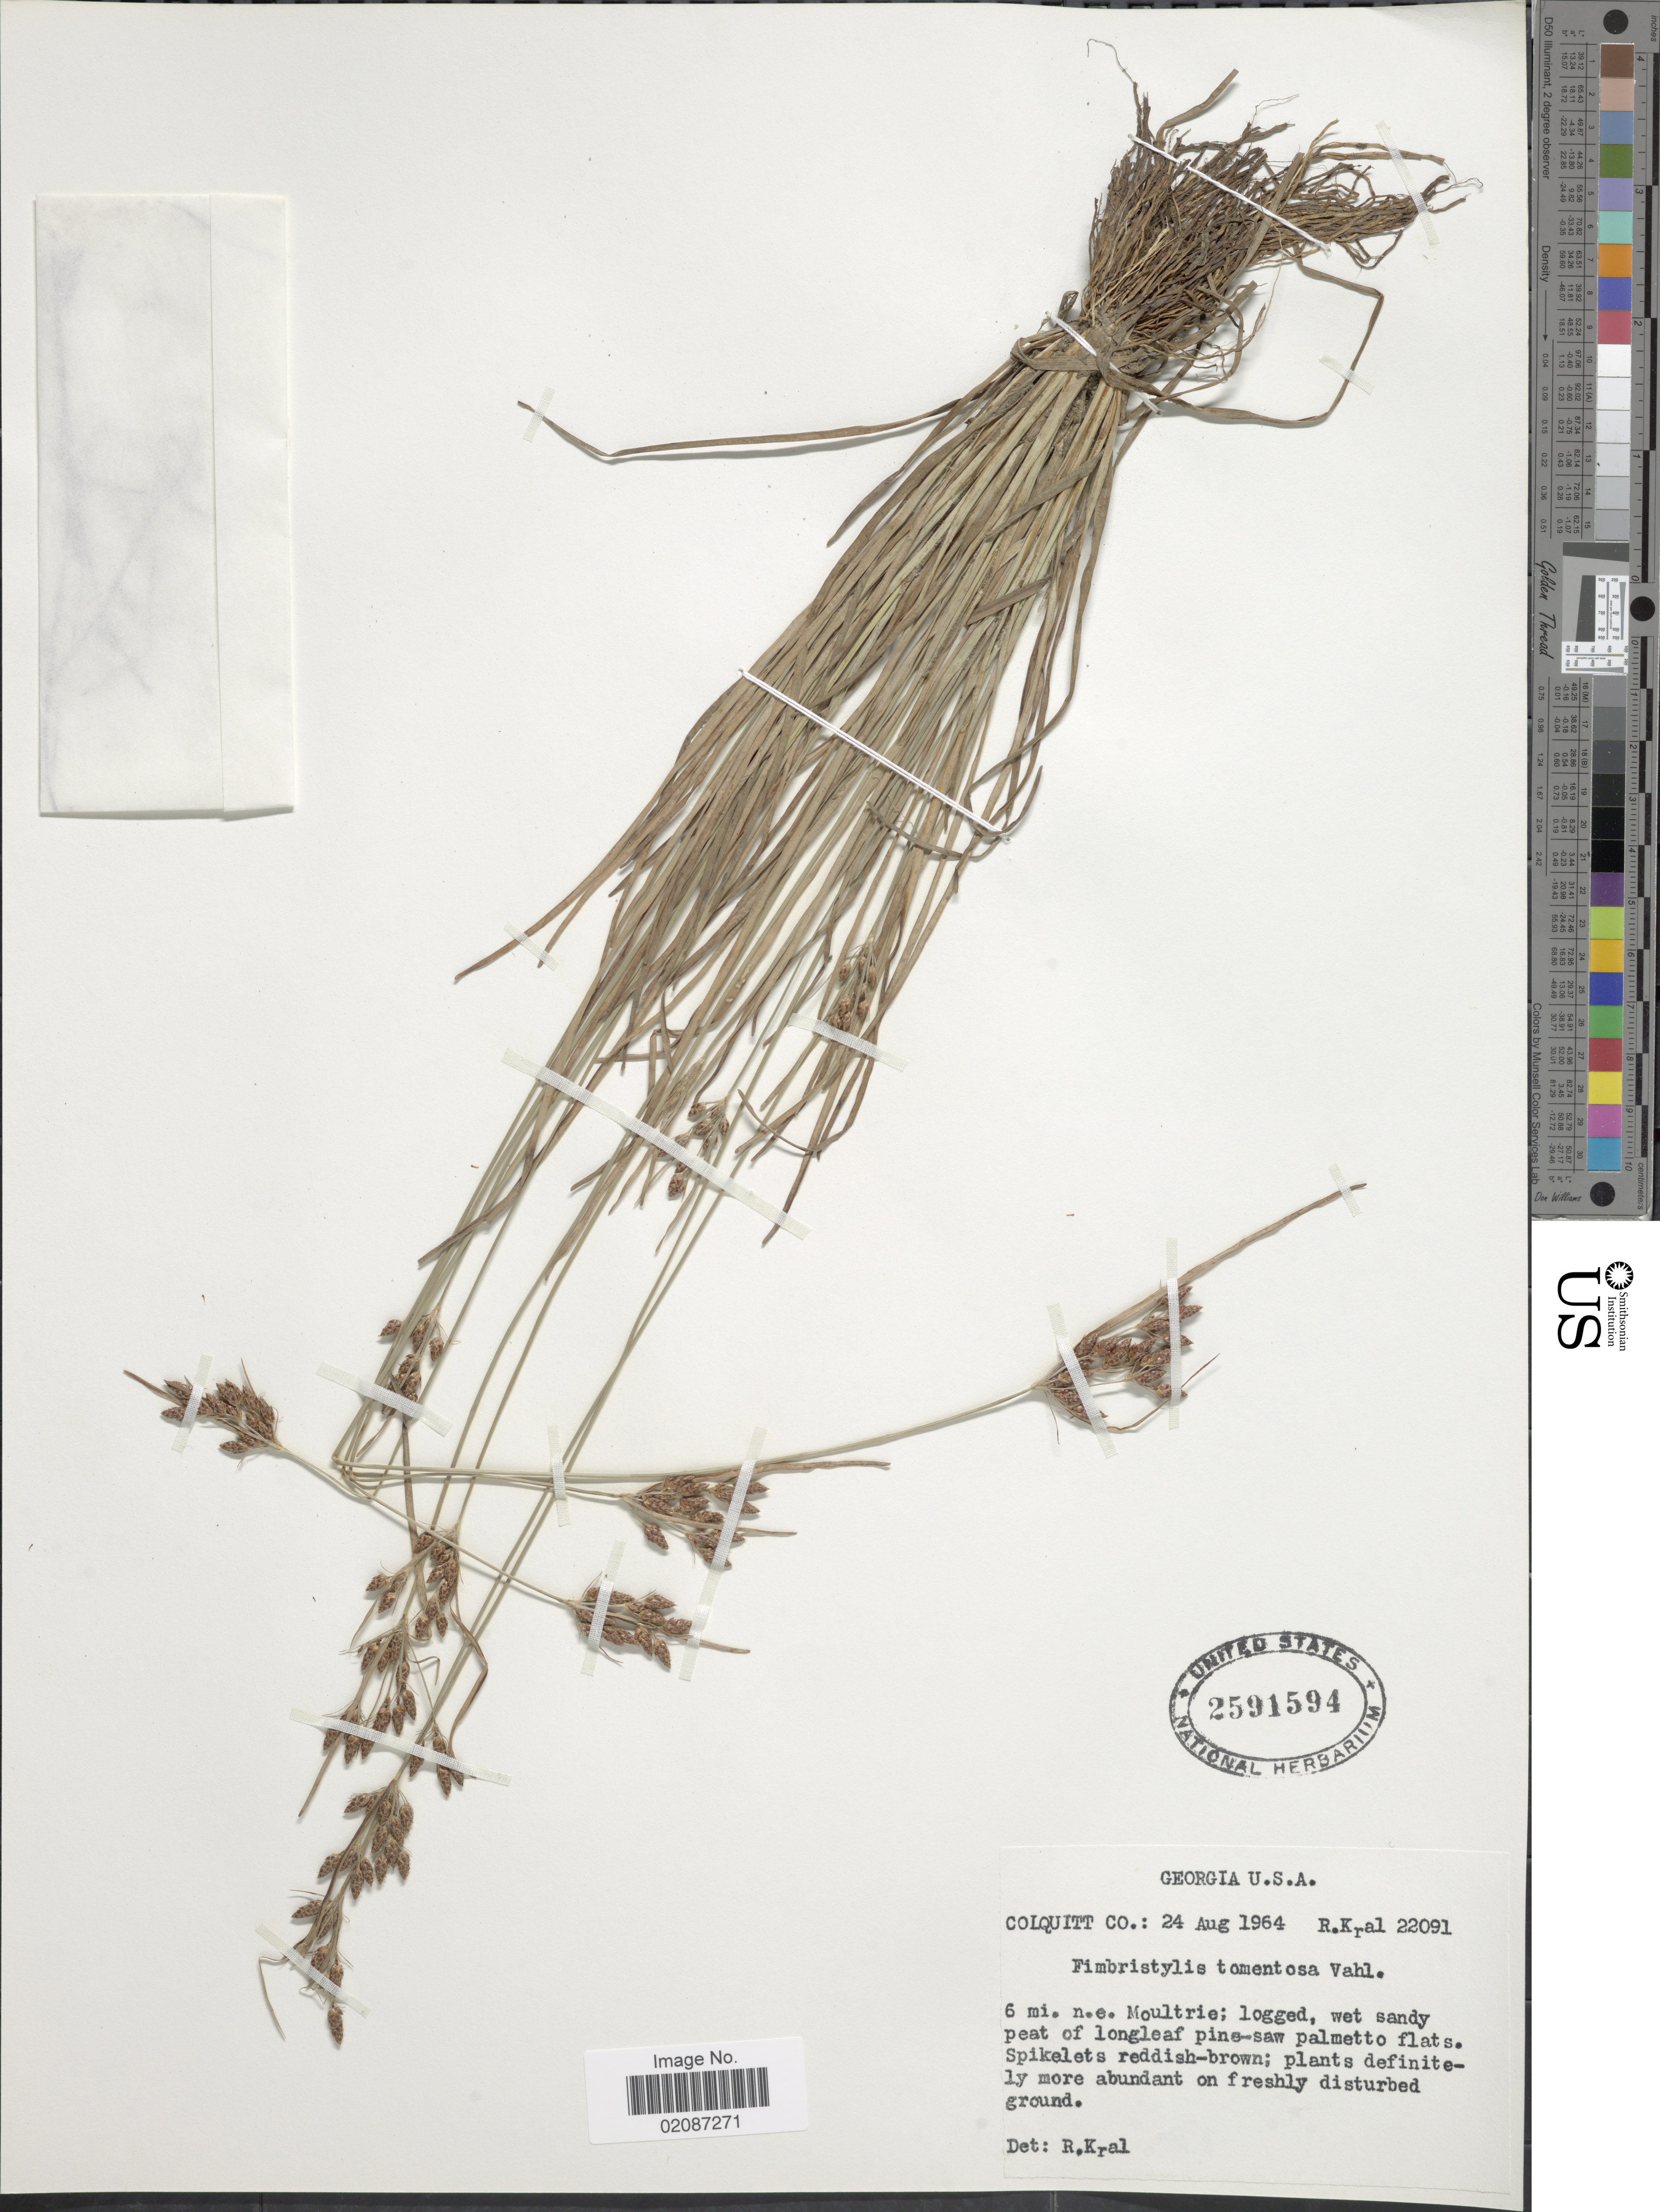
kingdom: Plantae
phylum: Tracheophyta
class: Liliopsida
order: Poales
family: Cyperaceae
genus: Fimbristylis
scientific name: Fimbristylis tomentosa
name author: Vahl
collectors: R. Kral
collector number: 22091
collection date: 1964-08-24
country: United States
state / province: Georgia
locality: Colquitt Co.: 6 mi. n.e. Moultrie; logged, wet sandy peat of longleaf pine-saw palmetto flats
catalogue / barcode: US 2591594